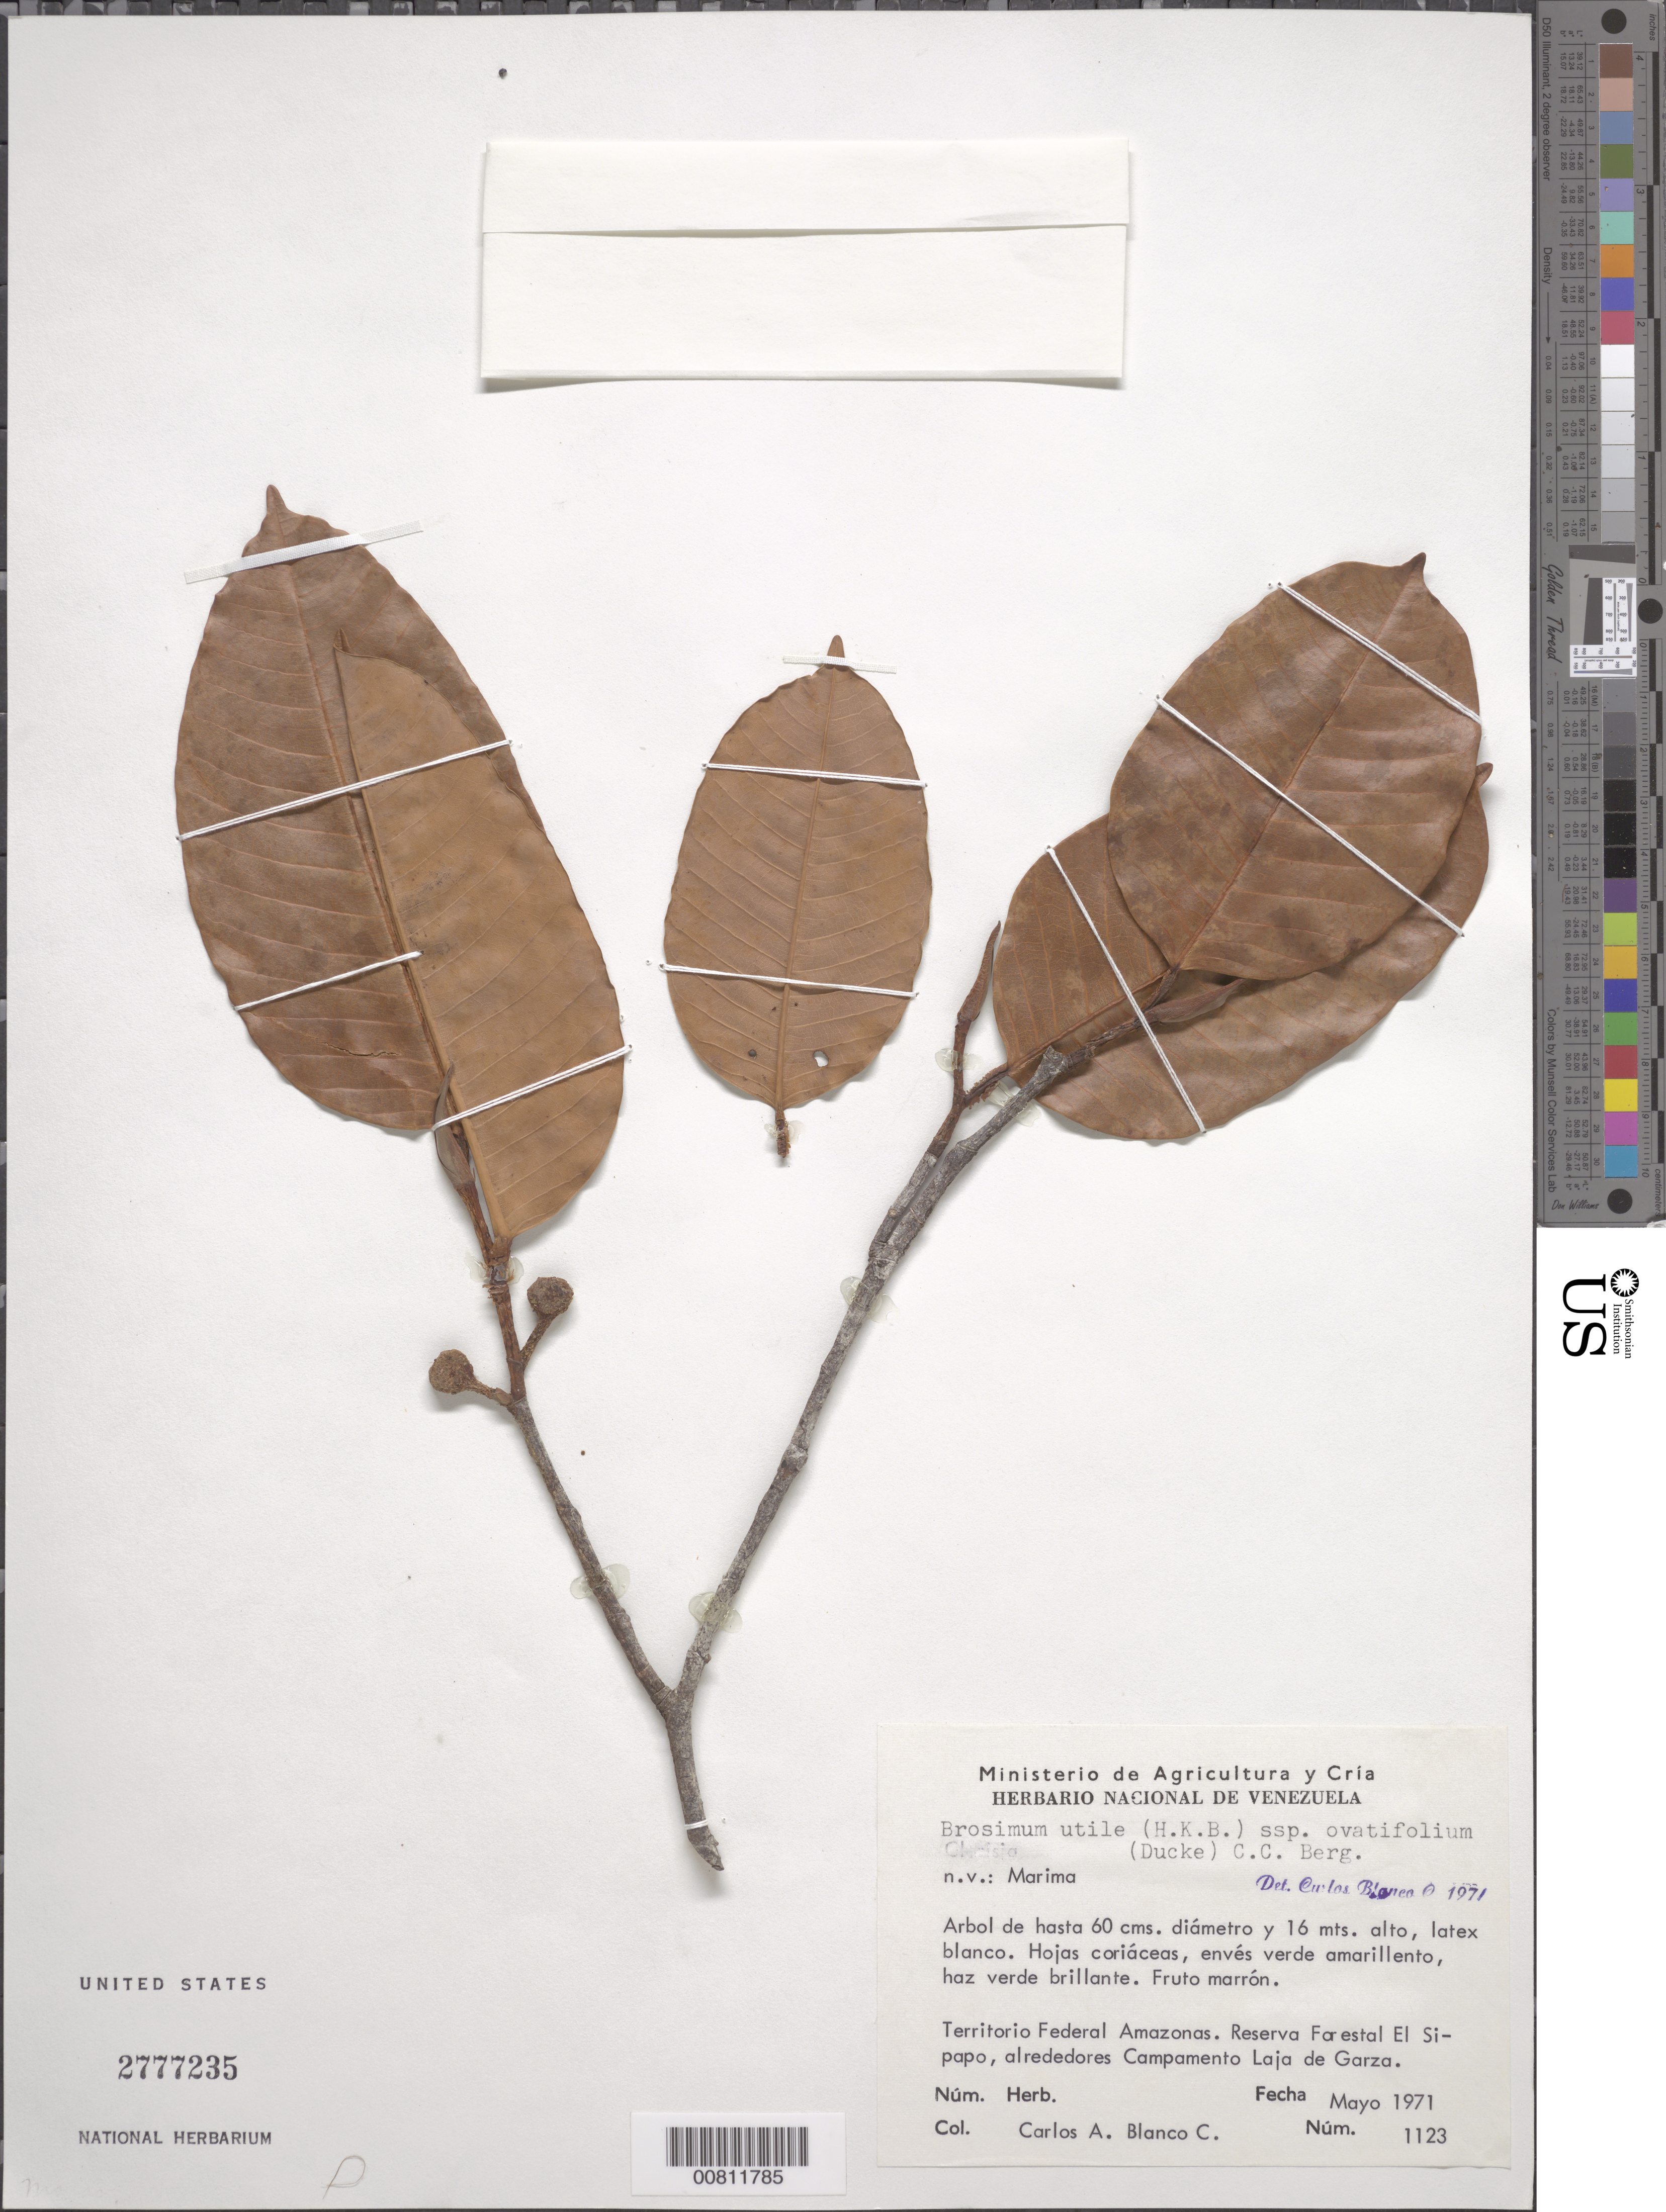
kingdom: Plantae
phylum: Tracheophyta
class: Magnoliopsida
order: Rosales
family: Moraceae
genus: Brosimum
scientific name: Brosimum utile subsp. ovatifolium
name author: (Ducke) C.C. Berg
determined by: Blanco, C. A.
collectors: C. A. Blanco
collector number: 1123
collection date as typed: May-71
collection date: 1971-05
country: Venezuela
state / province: Amazonas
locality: Reserva Forestal El Sipapo, alrededores Campamento Laja de Garza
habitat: Reserva forestal, alrededores del campamento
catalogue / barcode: US 2777235